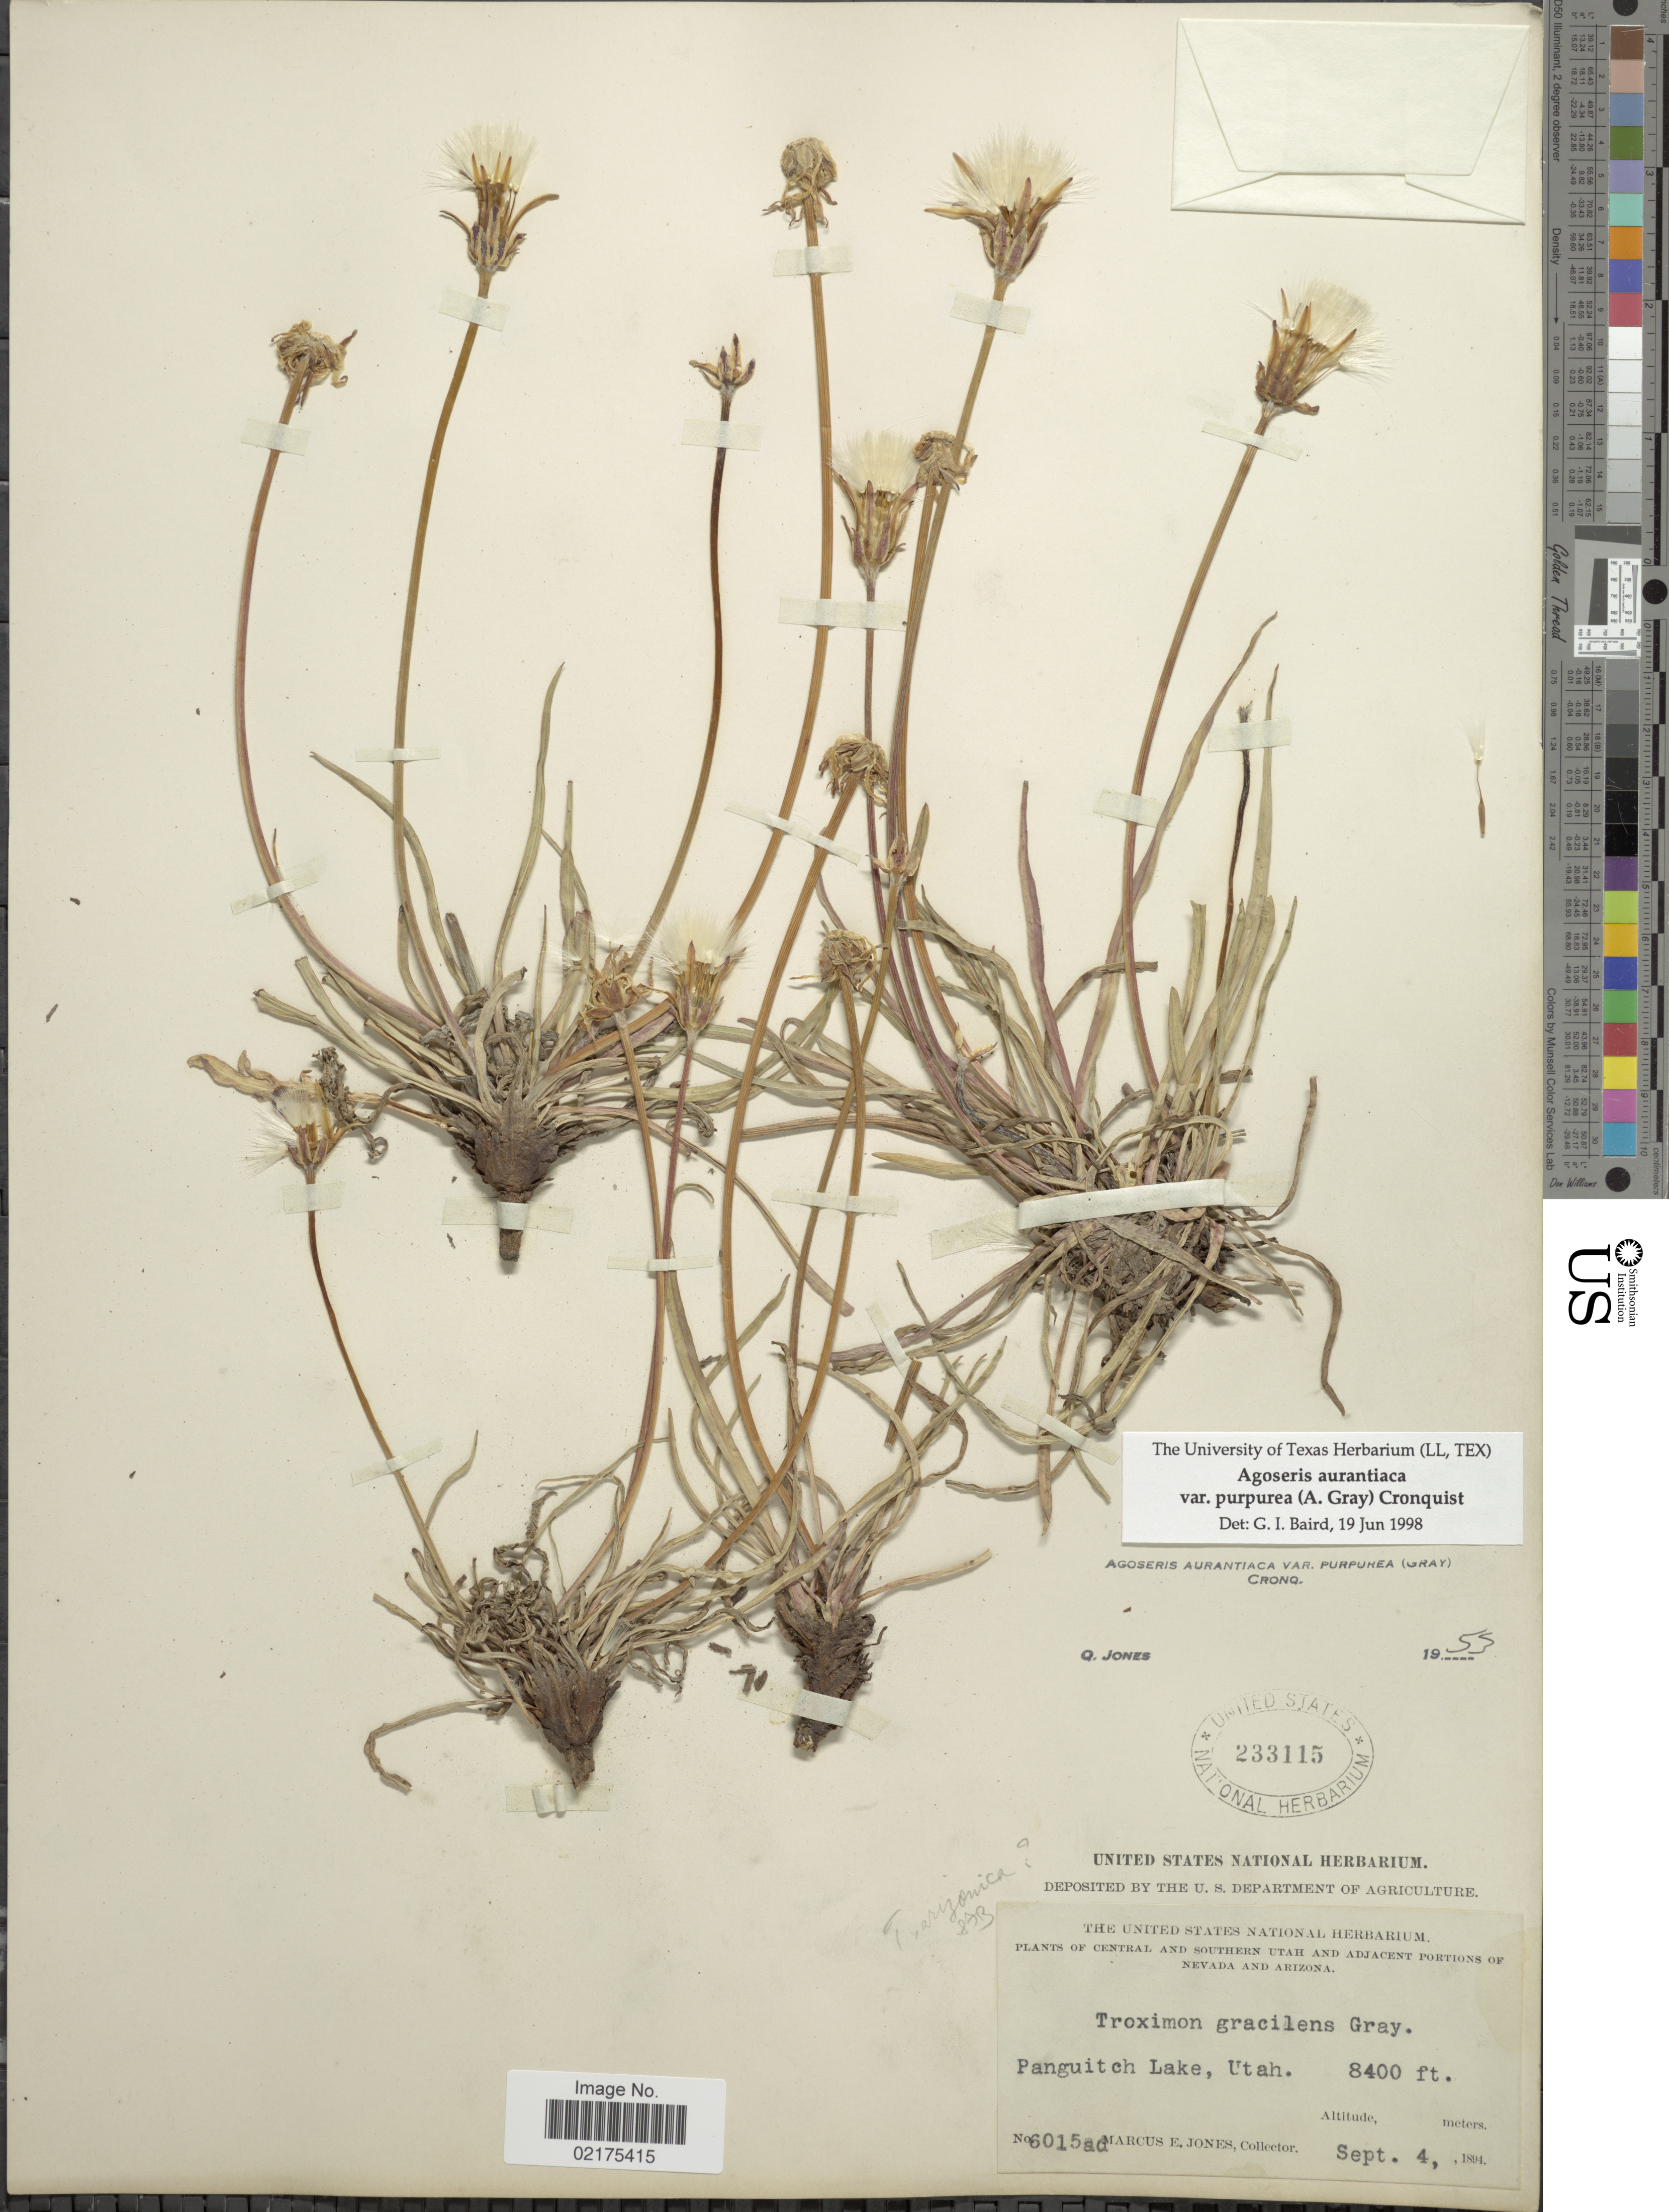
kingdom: Plantae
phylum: Tracheophyta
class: Magnoliopsida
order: Asterales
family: Asteraceae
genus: Agoseris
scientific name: Agoseris aurantiaca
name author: (Hook.) Greene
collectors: M. E. Jones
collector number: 6015ad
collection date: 1894-09-04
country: United States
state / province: Utah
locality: Central and Southern Utah: Panguitch Lake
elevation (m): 2560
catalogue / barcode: US 233115